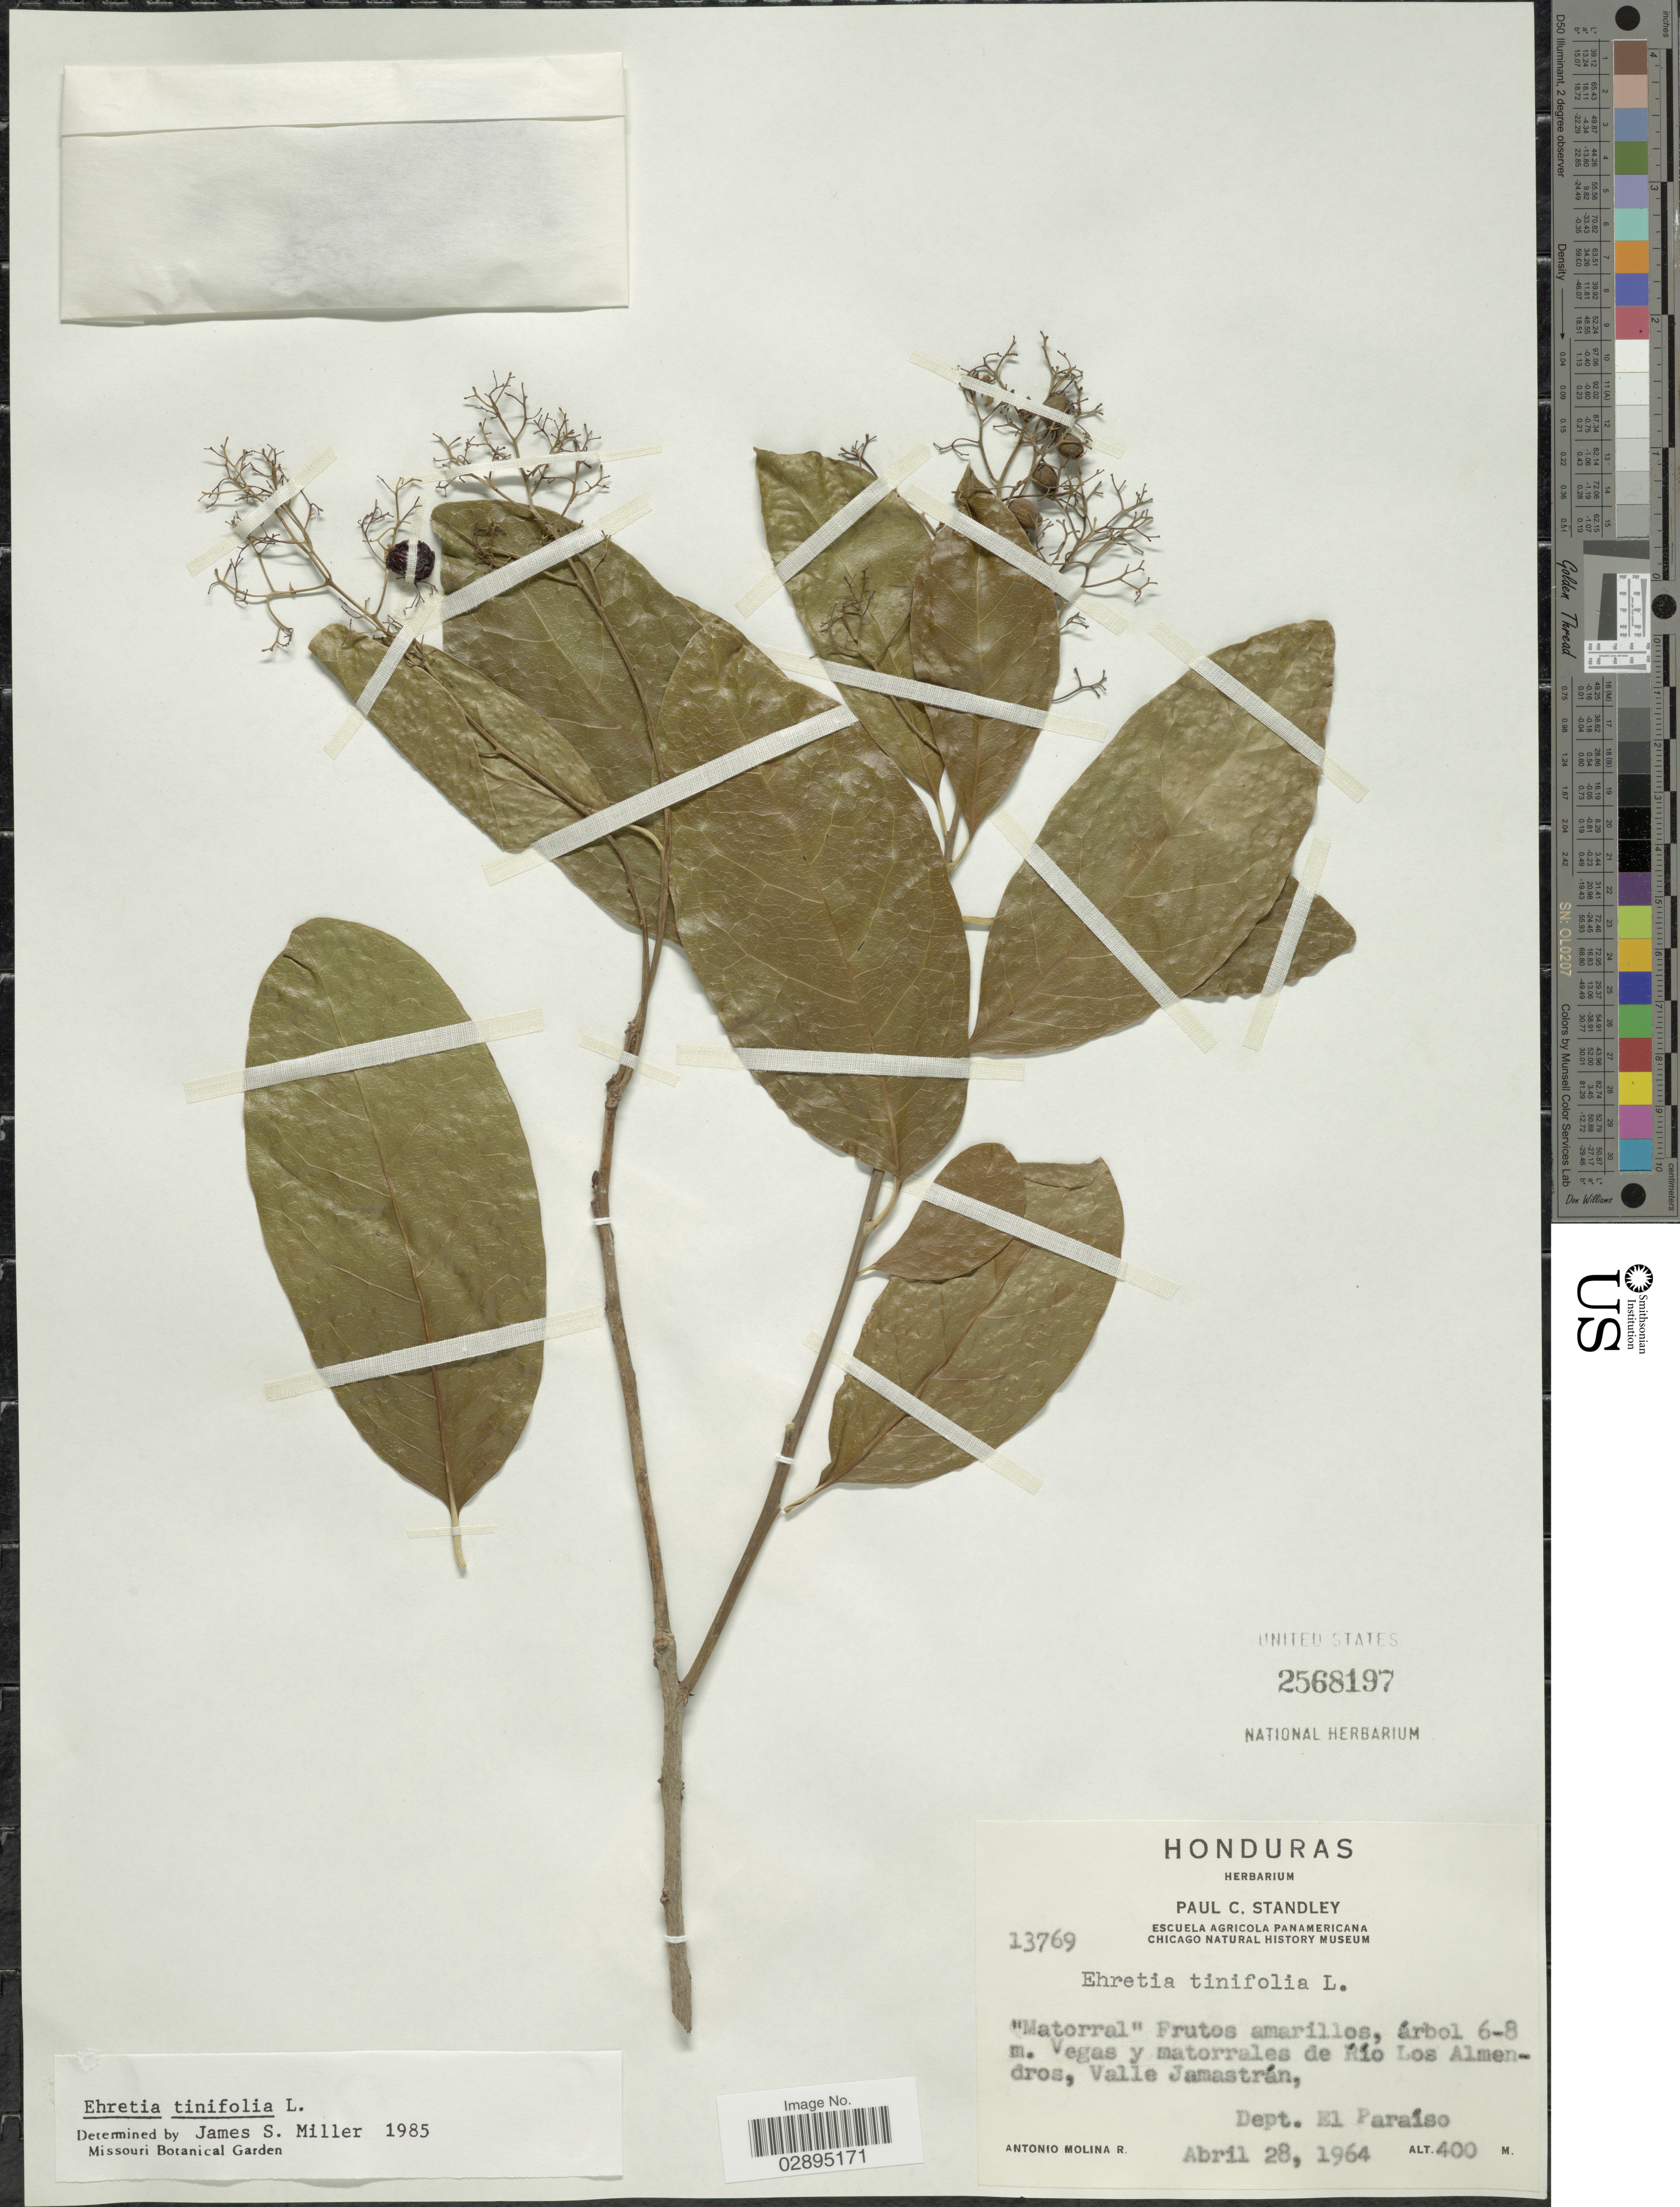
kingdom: Plantae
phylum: Tracheophyta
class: Magnoliopsida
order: Boraginales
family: Ehretiaceae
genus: Ehretia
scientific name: Ehretia tinifolia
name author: L.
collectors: A. Molina R.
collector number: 13769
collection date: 1964-04-28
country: Honduras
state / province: El Paraíso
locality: Vegas y matorrales de Río Los Almendros, Valle Jamastrán, Dept. El Paraíso.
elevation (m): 400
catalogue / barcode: US 2568197